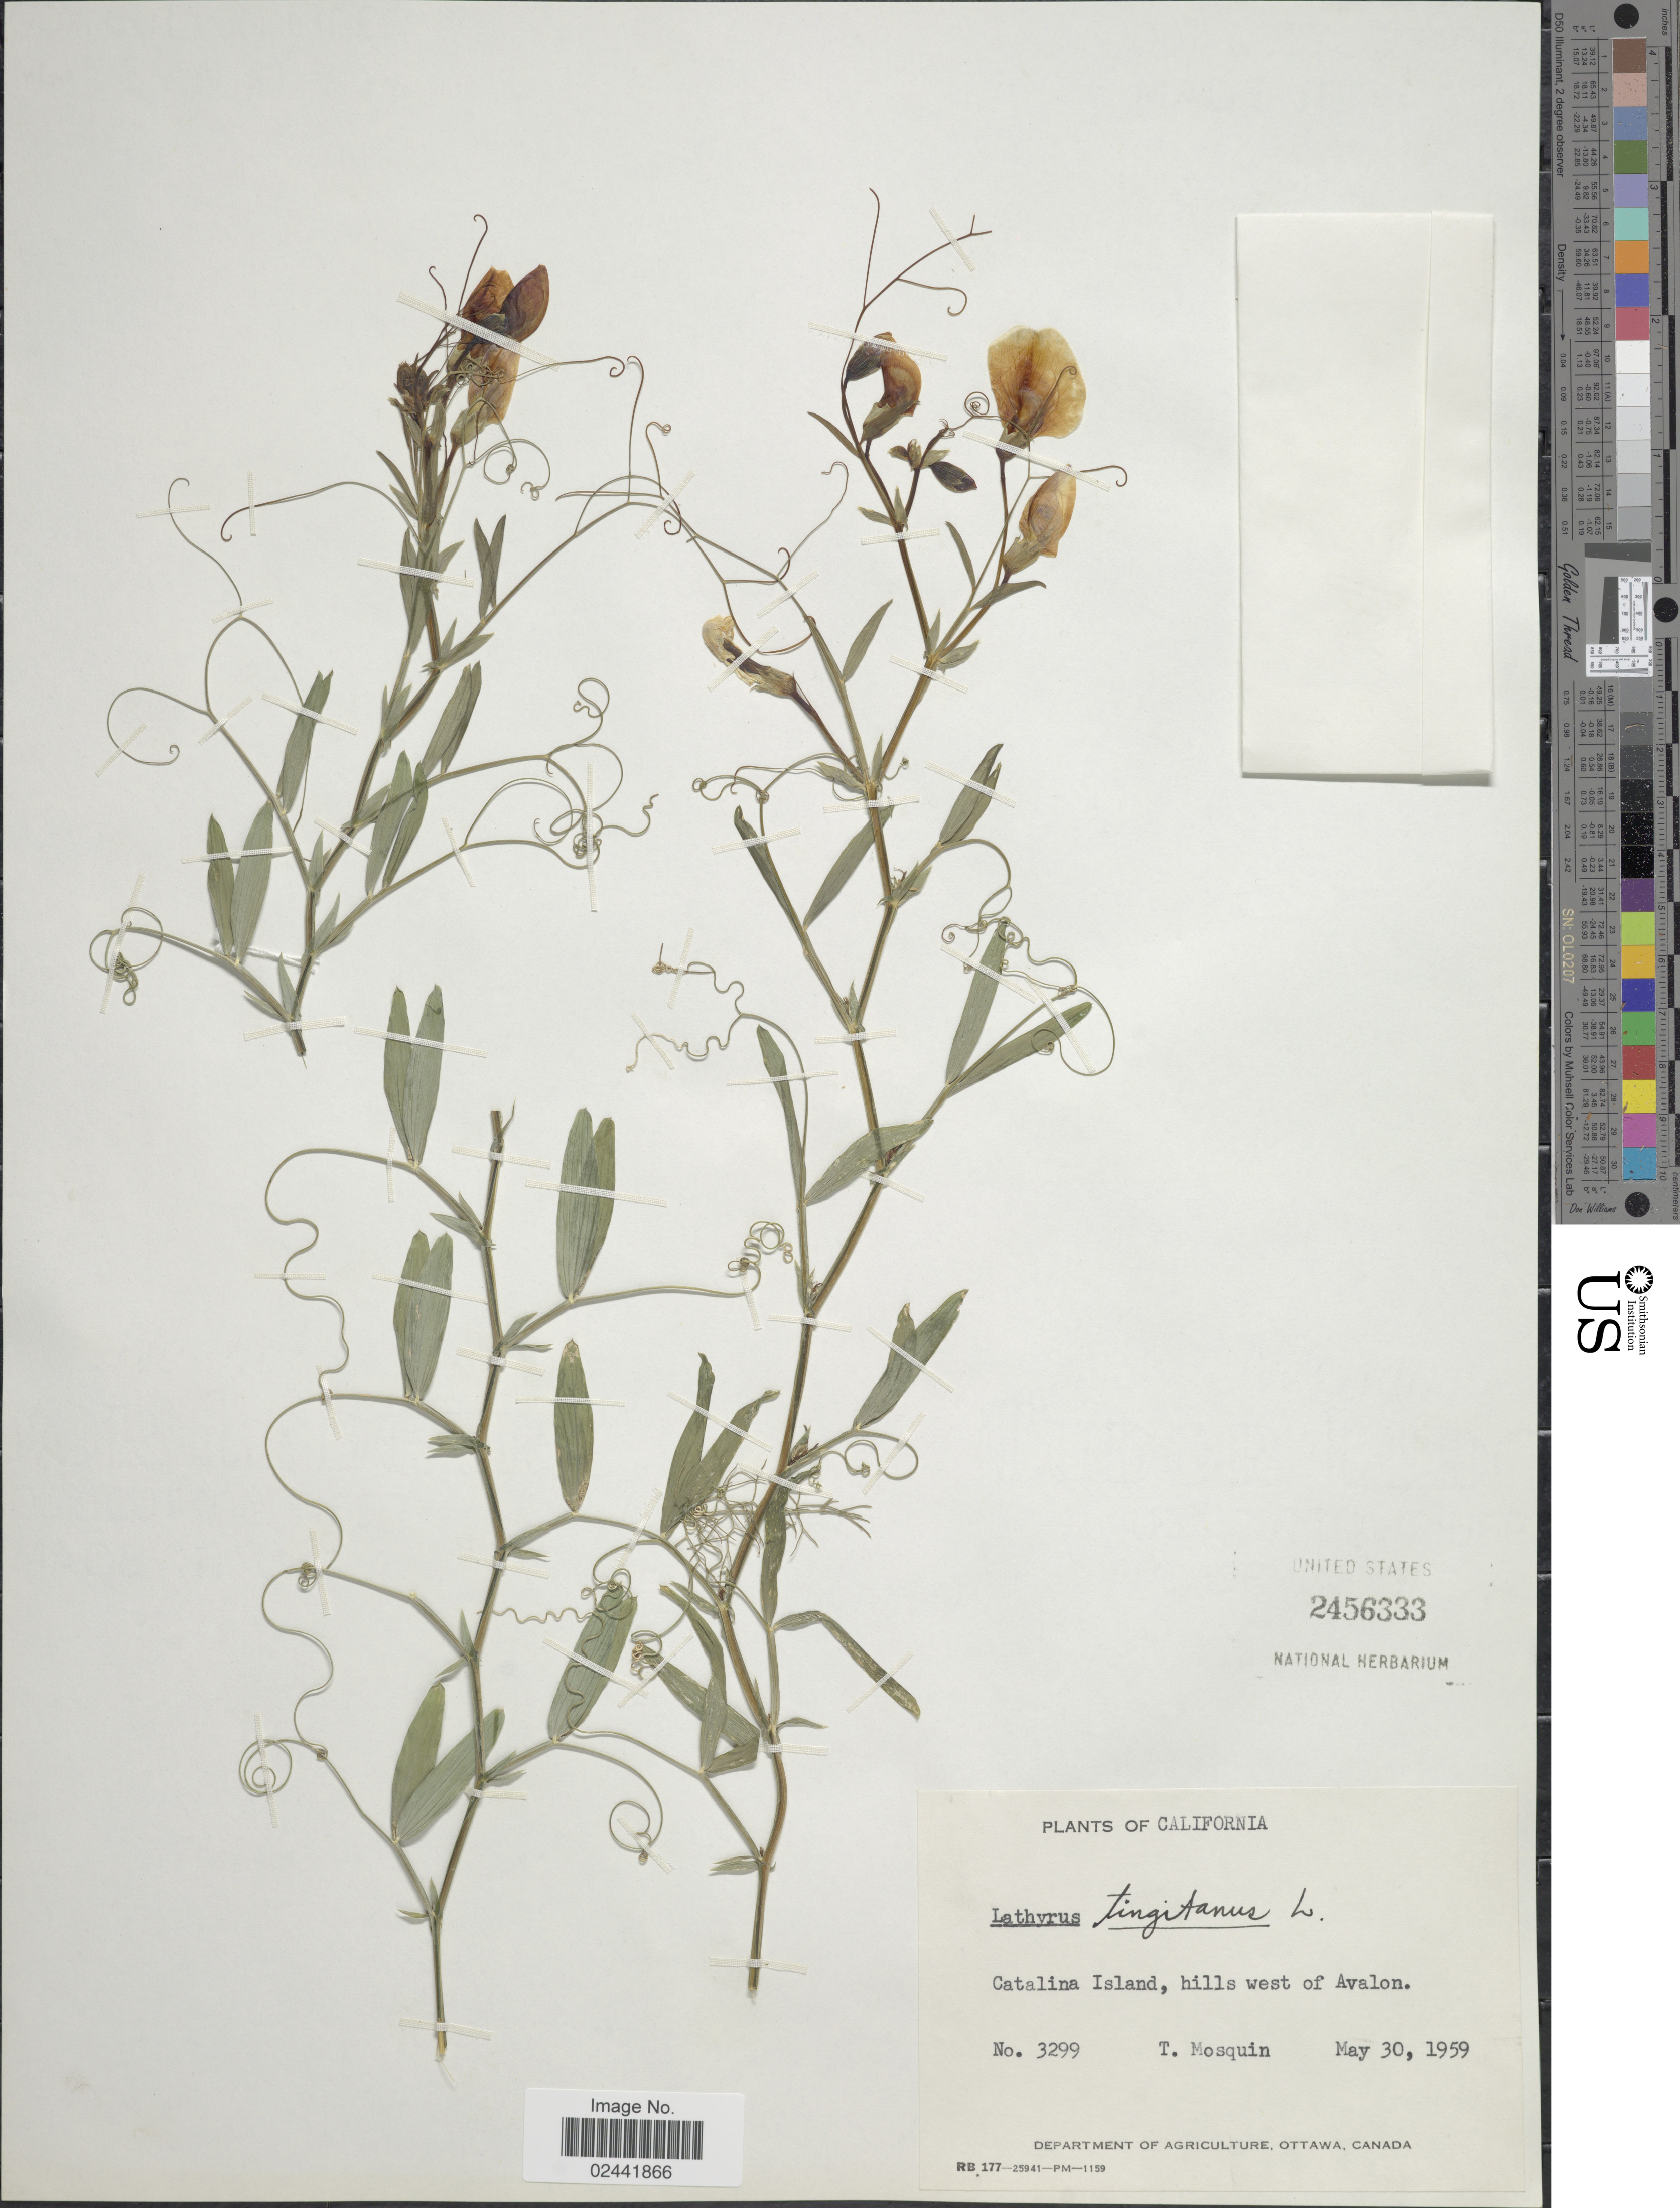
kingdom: Plantae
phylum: Tracheophyta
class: Magnoliopsida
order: Fabales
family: Fabaceae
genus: Lathyrus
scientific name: Lathyrus tingitanus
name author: L.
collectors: T. Mosquin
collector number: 3299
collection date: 1959-05-30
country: United States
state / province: California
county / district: Los Angeles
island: Santa Catalina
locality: Catalina Island, hills west of Avalon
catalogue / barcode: US 2456333